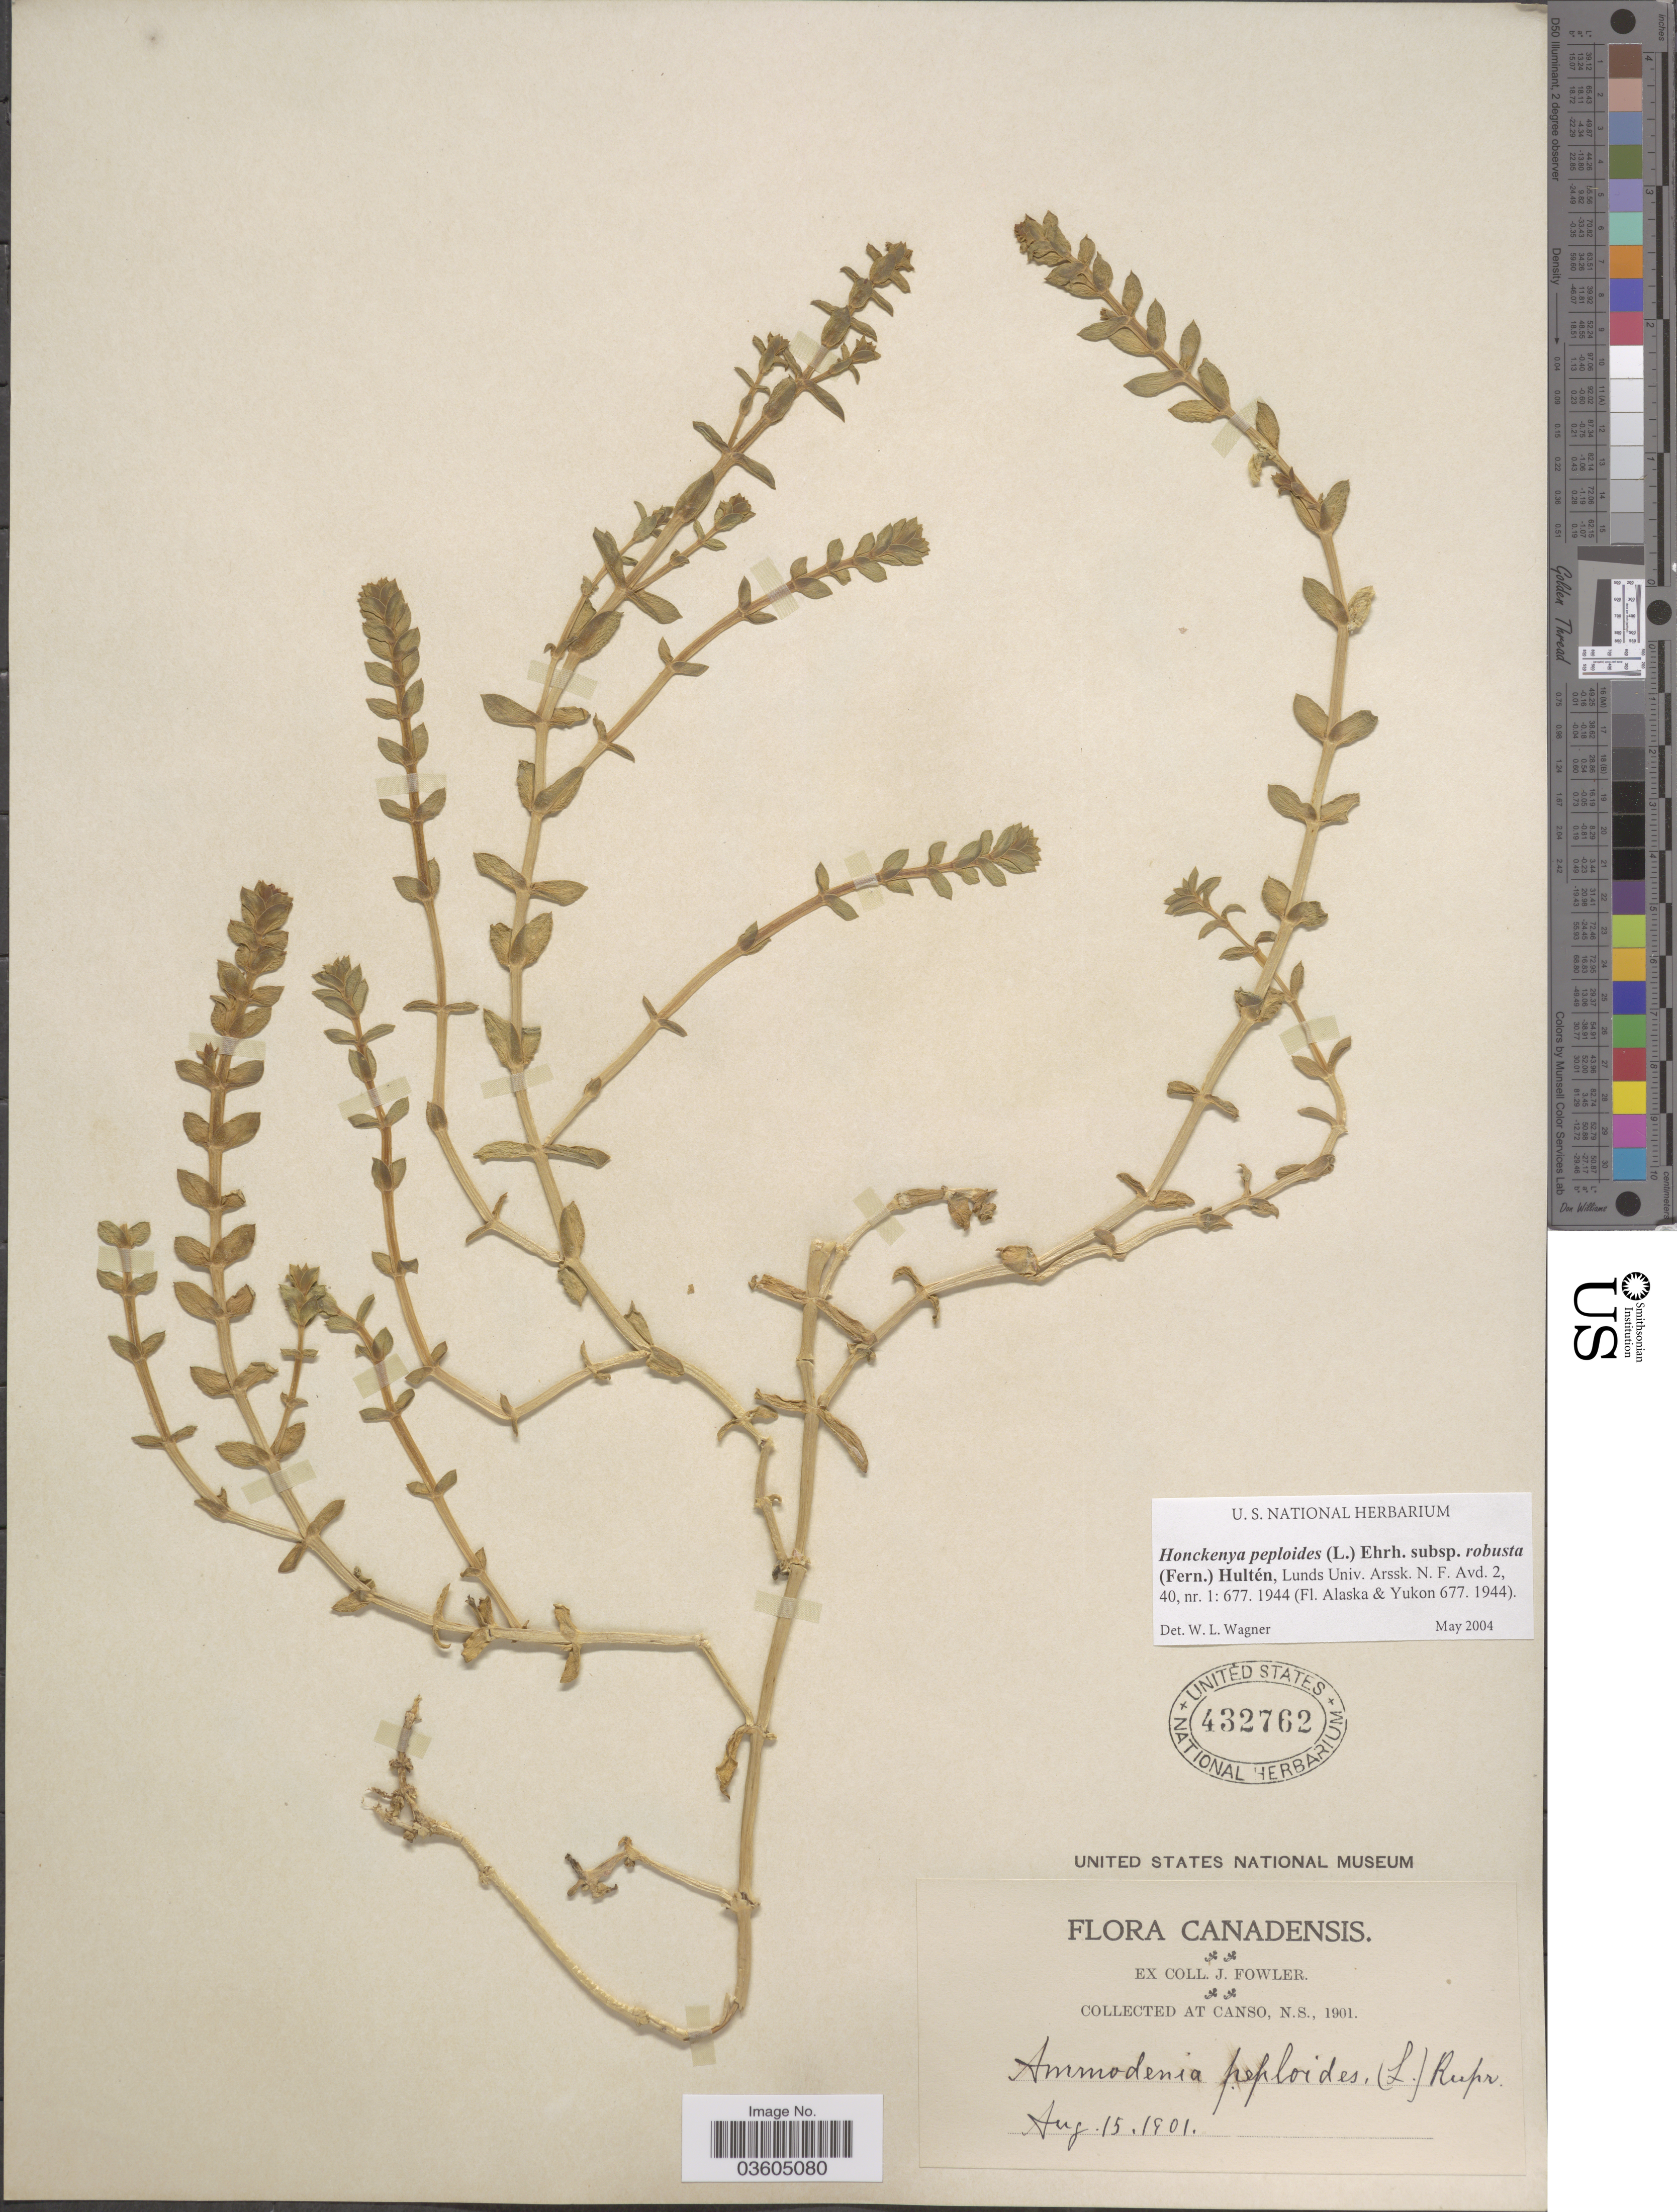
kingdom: Plantae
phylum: Tracheophyta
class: Magnoliopsida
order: Caryophyllales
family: Caryophyllaceae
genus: Honckenya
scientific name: Honckenya peploides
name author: (L.) Ehrh.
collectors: J. Fowler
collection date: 1901-08-15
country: Canada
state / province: Nova Scotia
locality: At Canso.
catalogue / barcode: US 432762